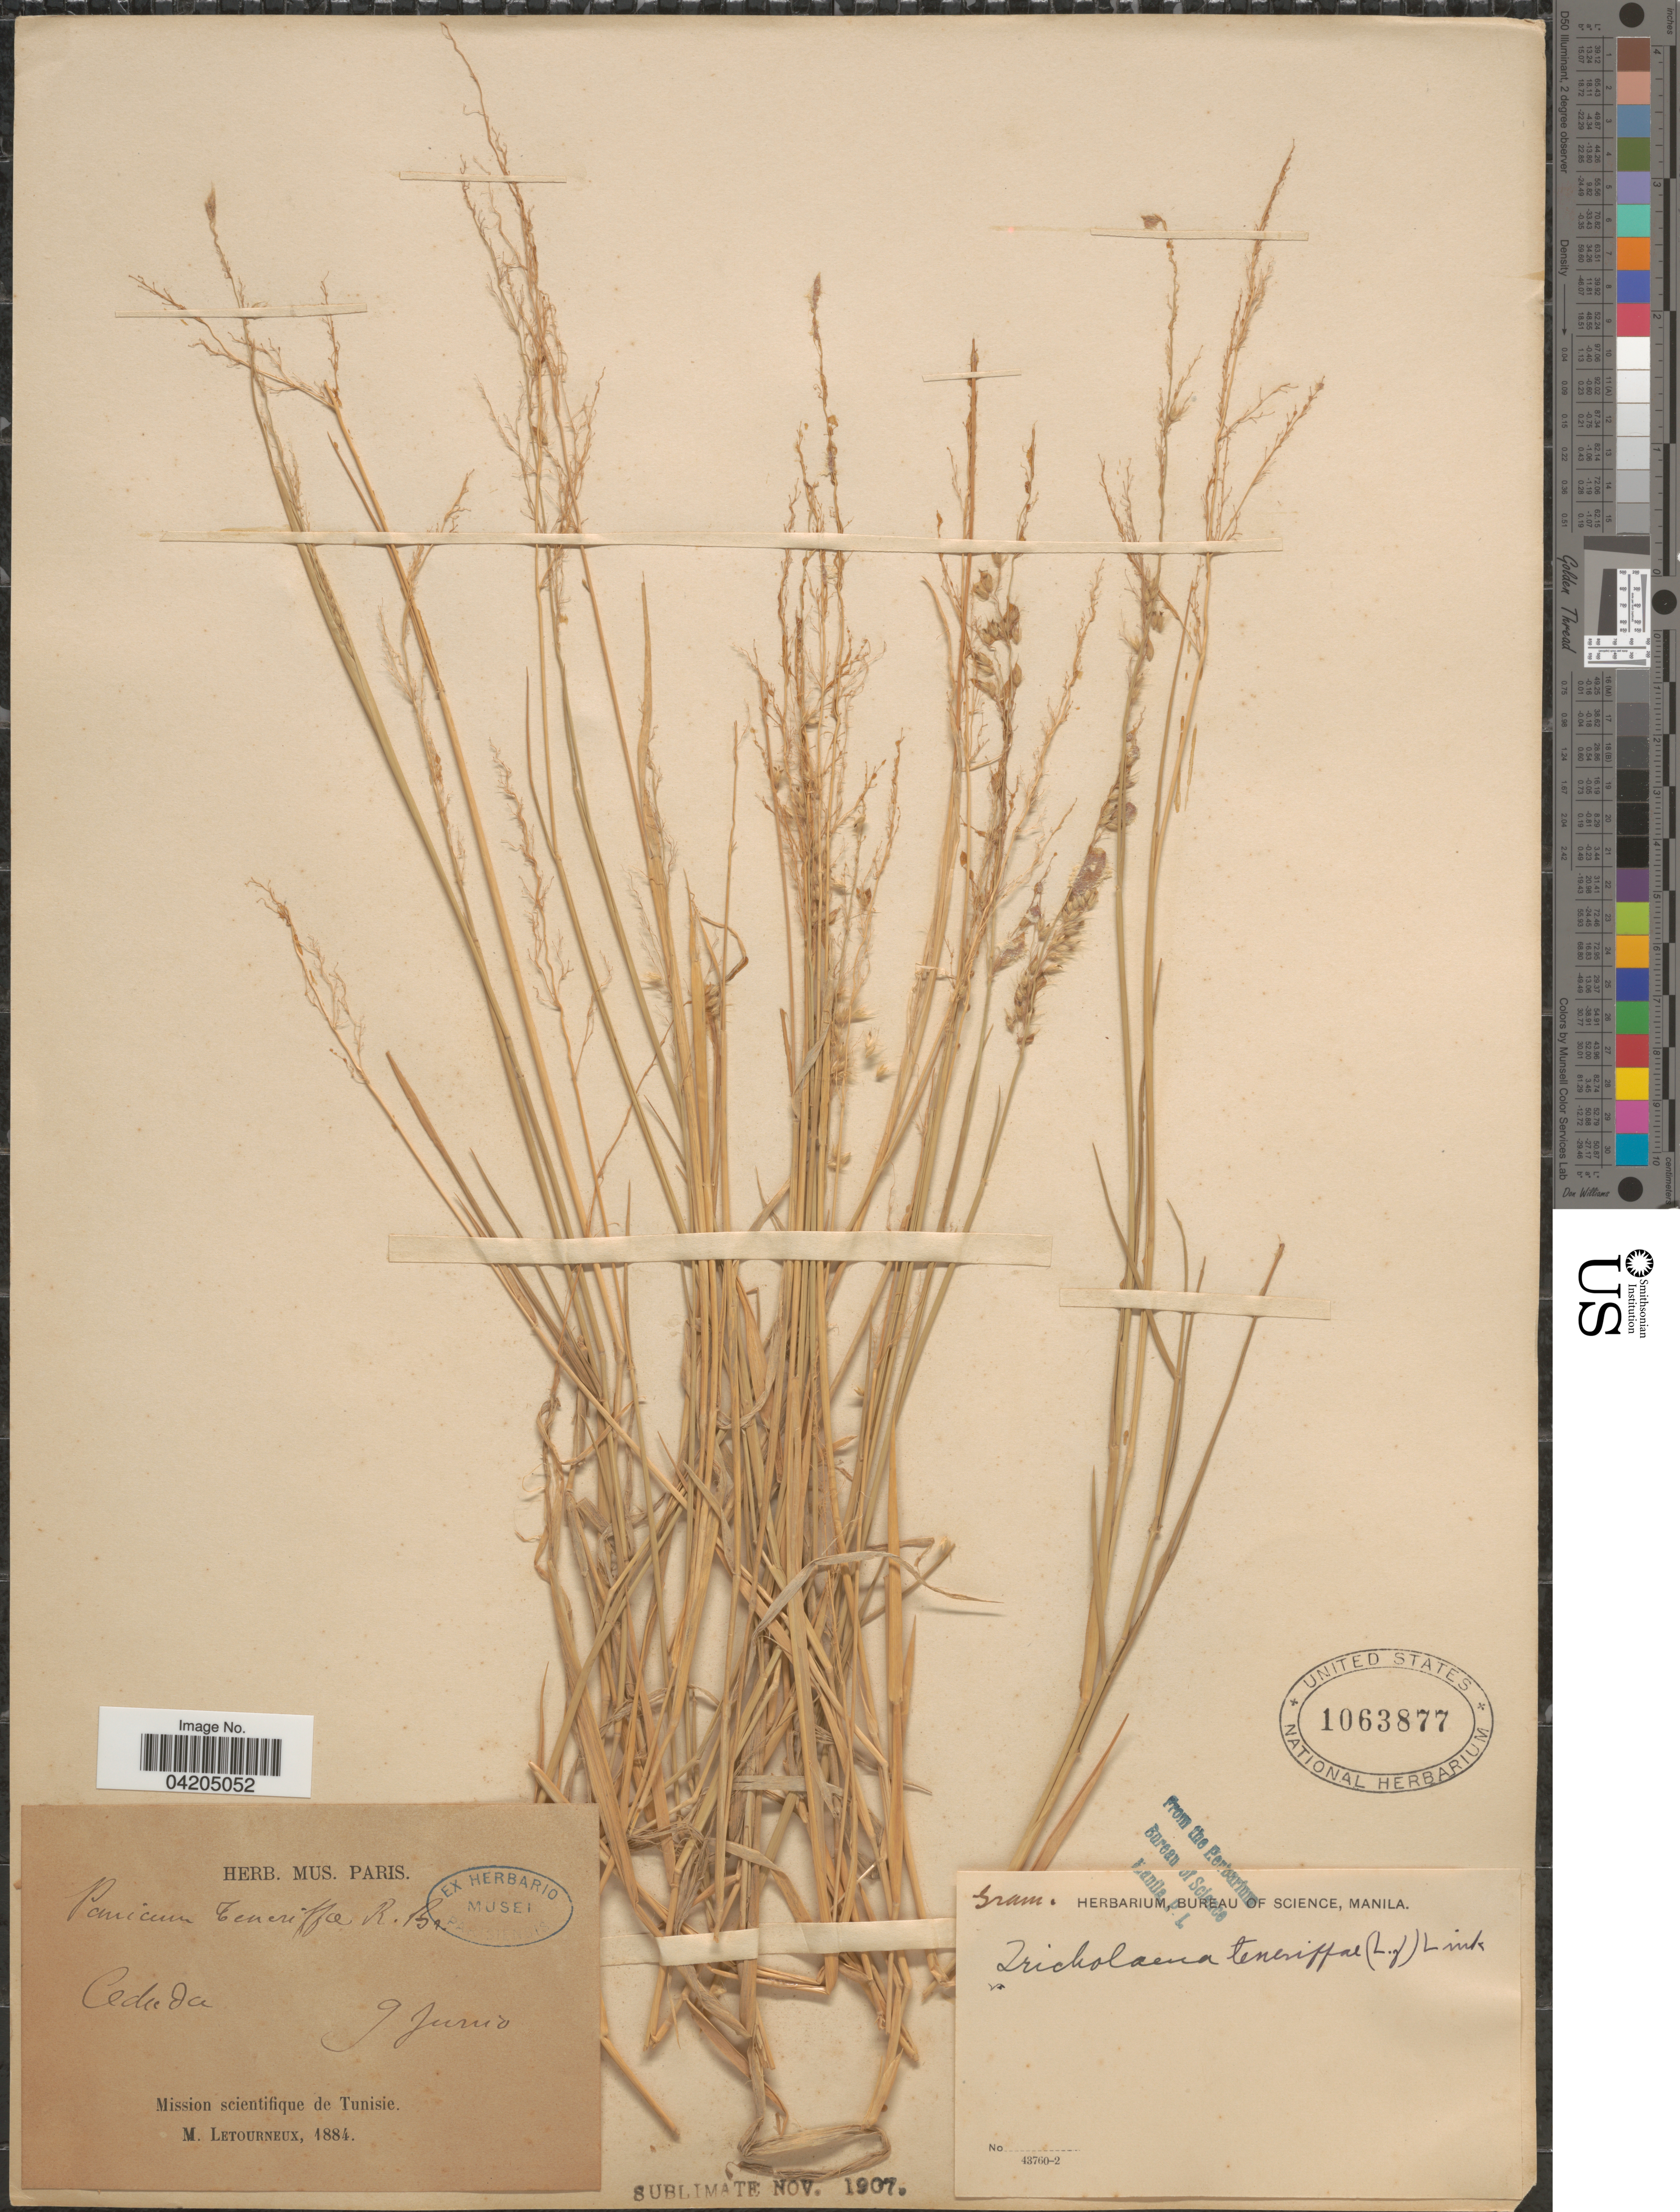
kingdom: Plantae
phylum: Tracheophyta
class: Liliopsida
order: Poales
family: Poaceae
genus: Tricholaena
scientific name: Tricholaena teneriffae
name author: (L.) Link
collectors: M. Letourneux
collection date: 1884-06-09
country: Tunisia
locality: Cedada. Mission scientifique de Tunisie.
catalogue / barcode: US 1063877